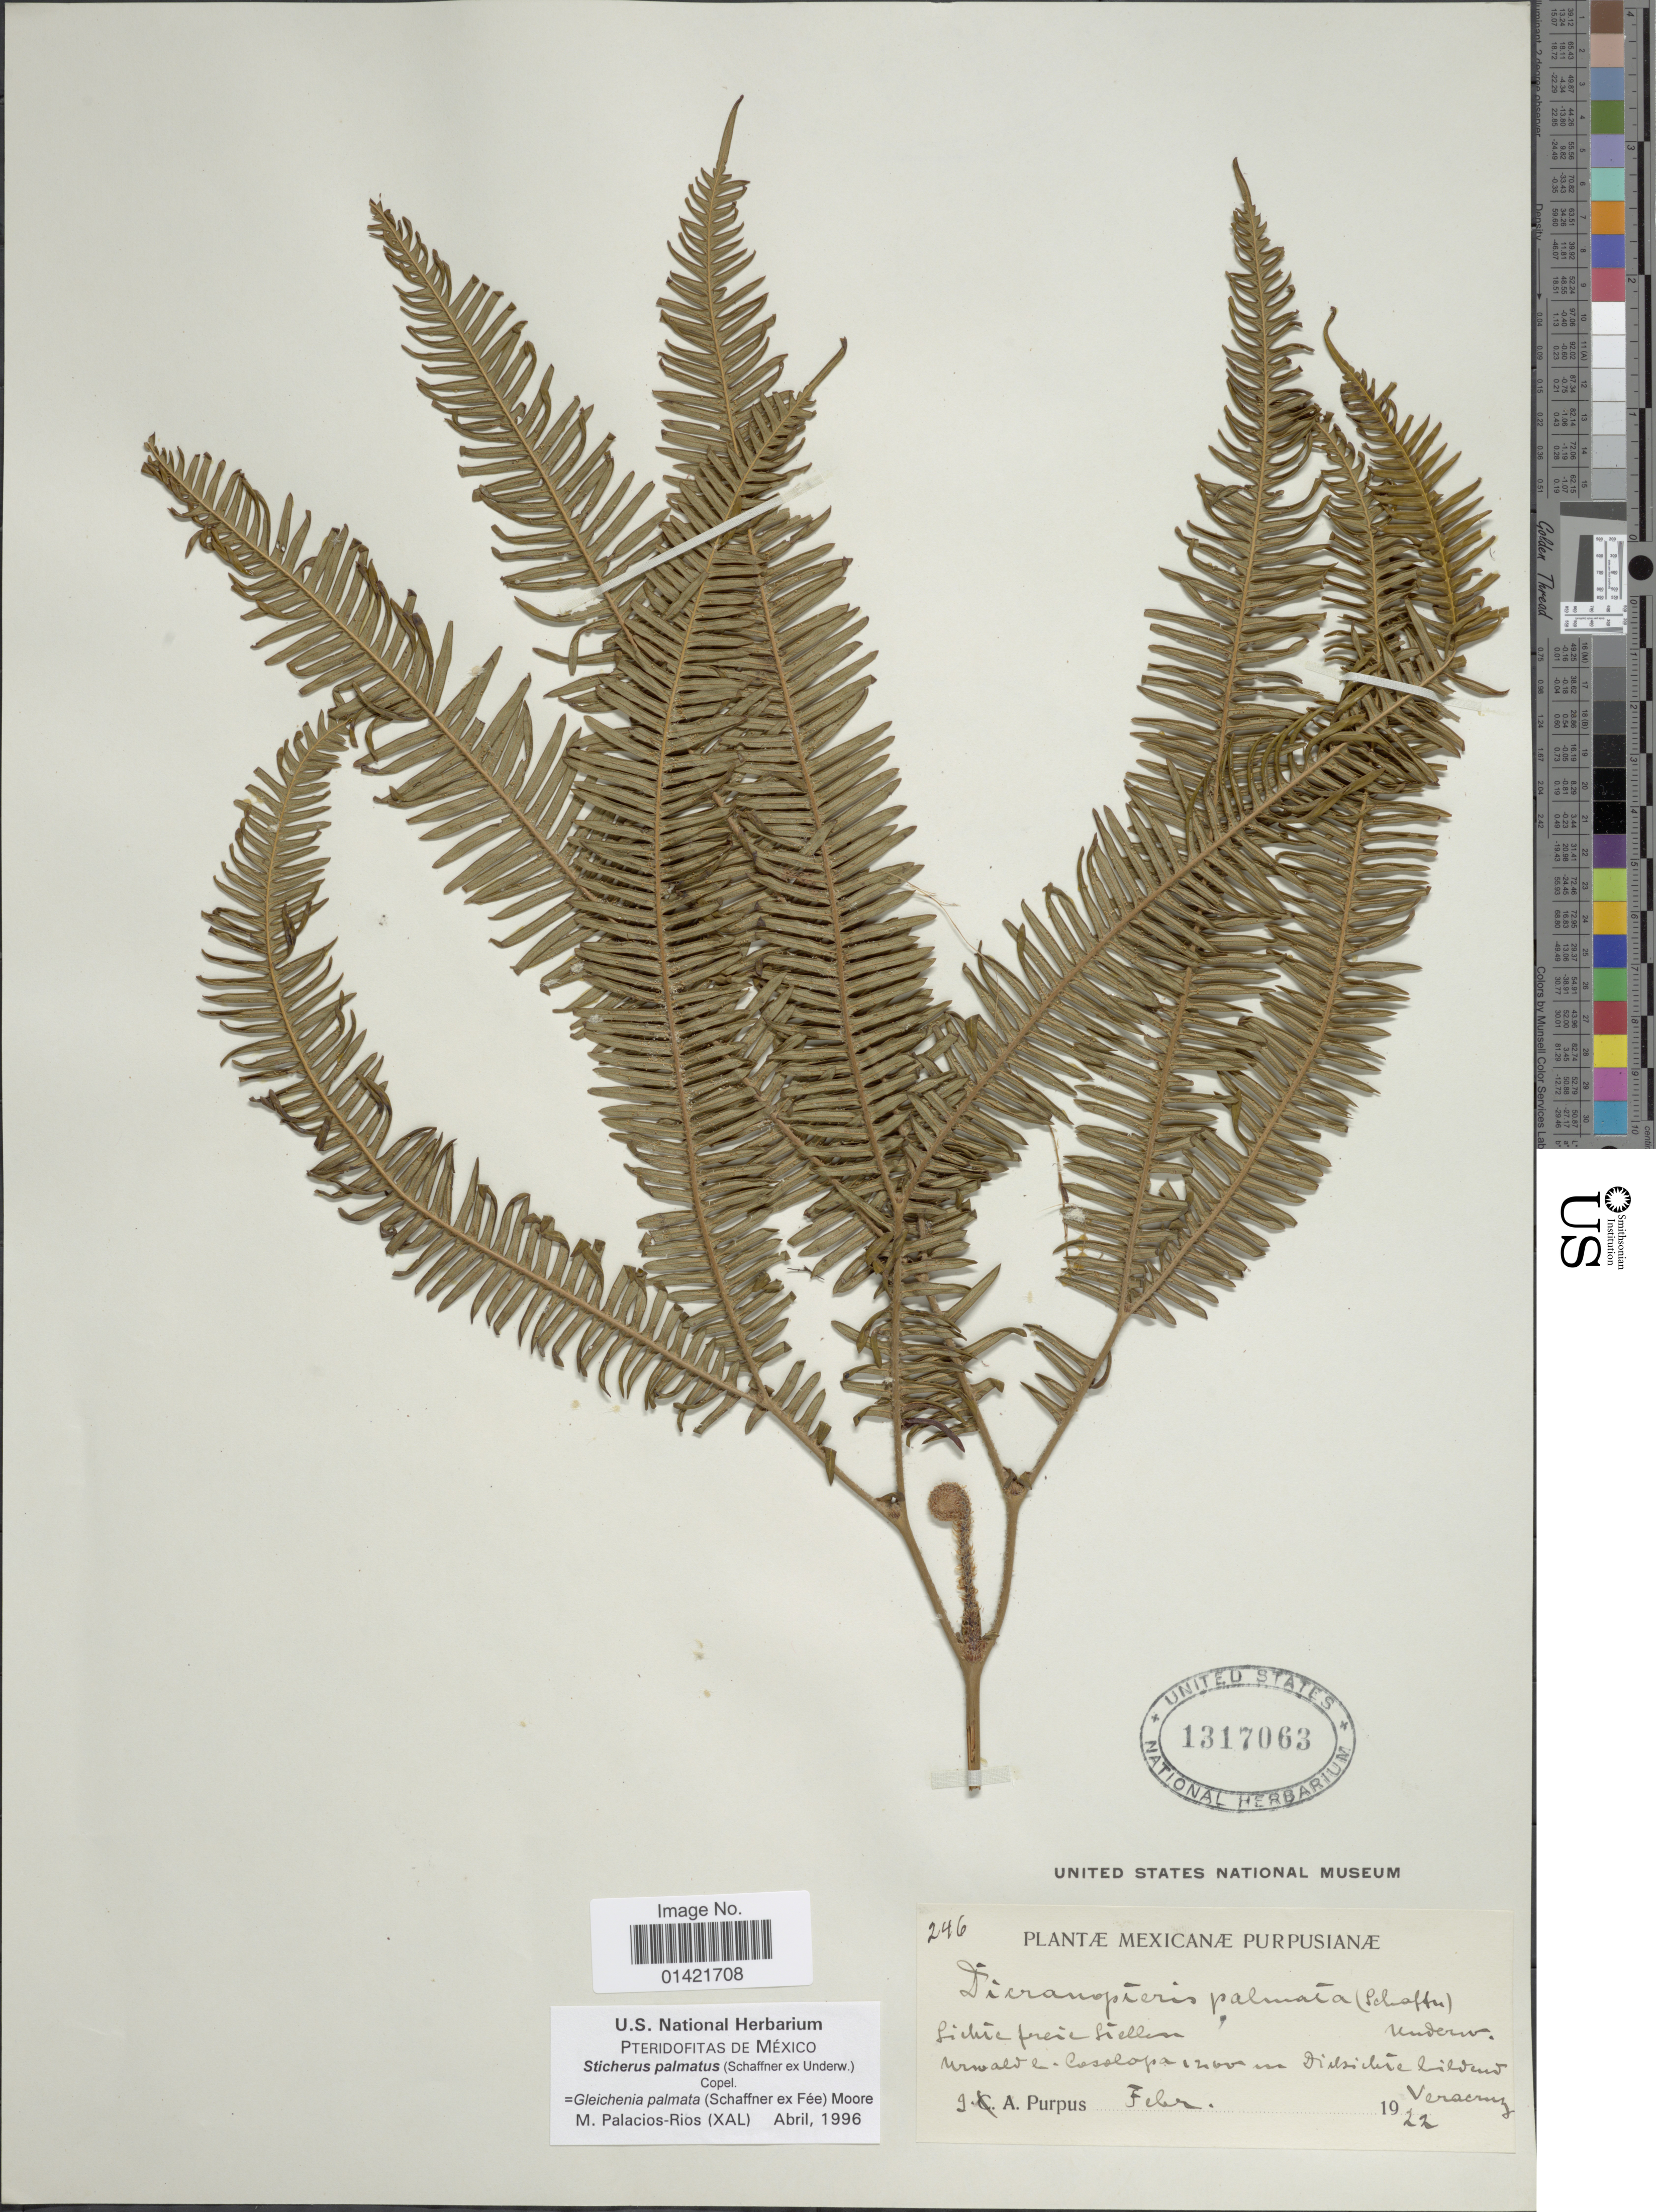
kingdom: Plantae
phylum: Tracheophyta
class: Polypodiopsida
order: Gleicheniales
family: Gleicheniaceae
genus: Sticherus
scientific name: Sticherus furcatus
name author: (L.) Ching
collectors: J. A. Purpus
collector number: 246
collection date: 1922-02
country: Mexico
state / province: Veracruz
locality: Urwald. Cosolopa. Dilsidere bildend Veracruz. [interpreted]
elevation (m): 1200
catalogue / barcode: US 1317063